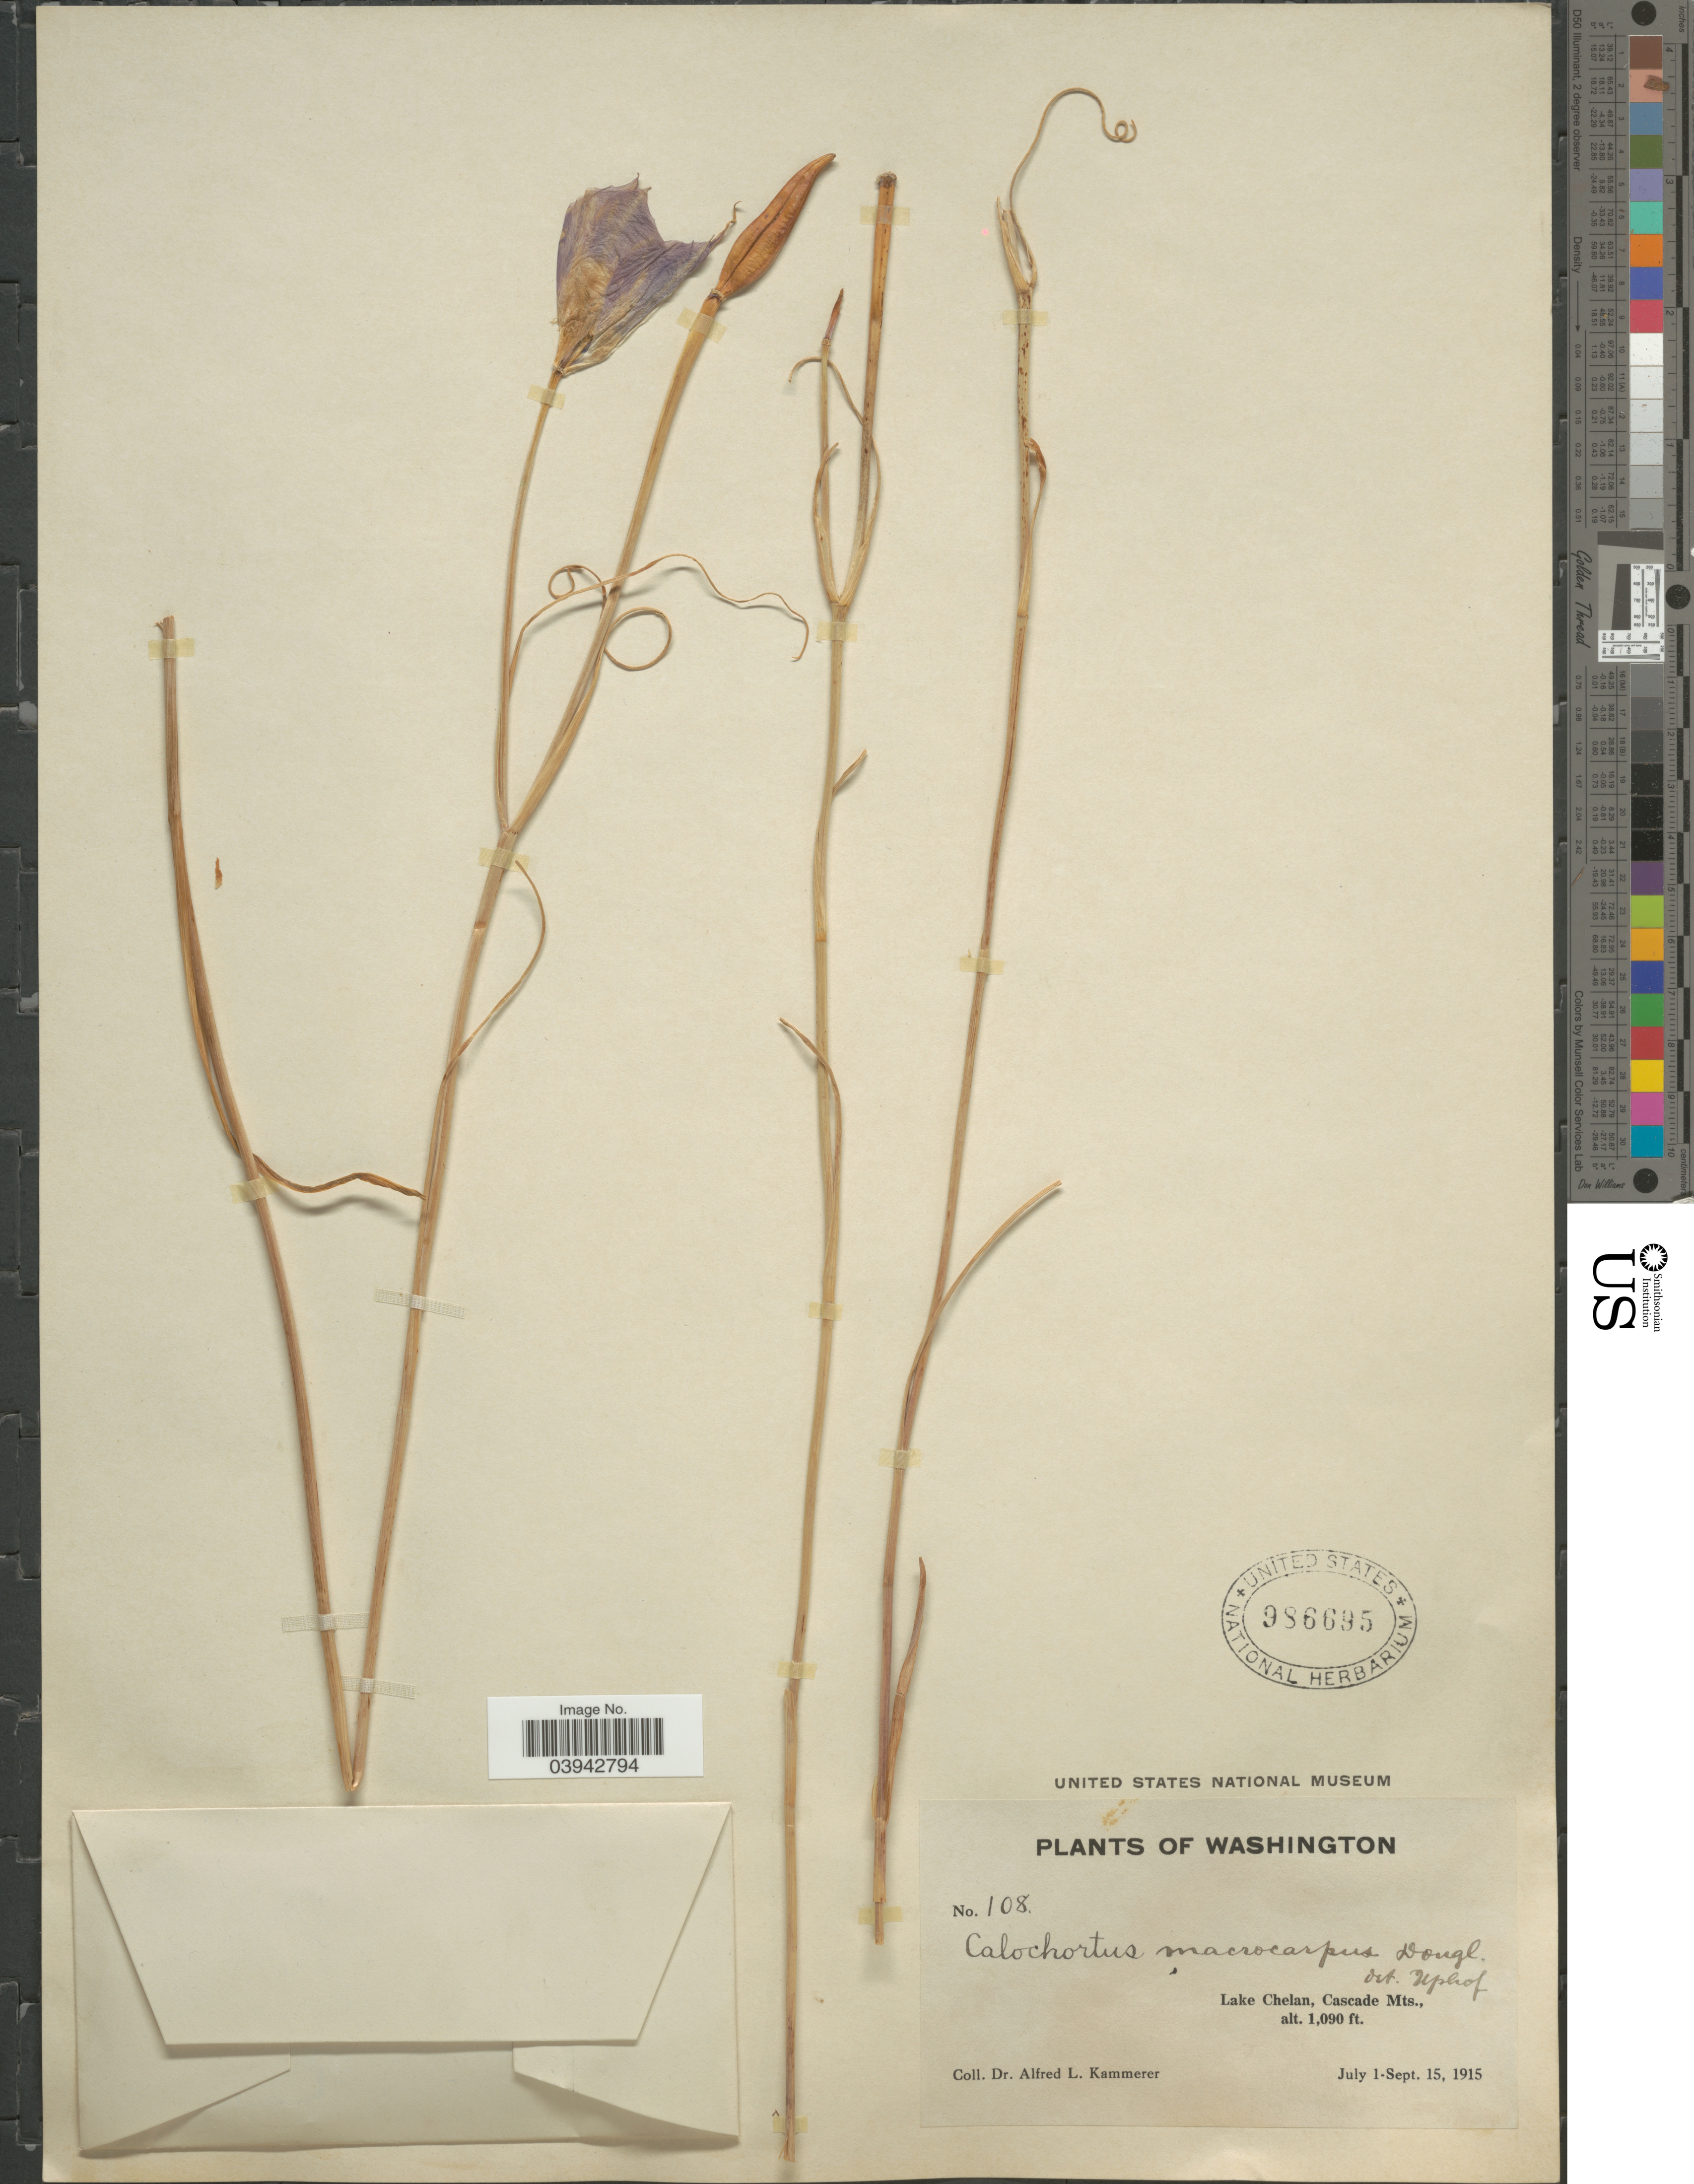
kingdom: Plantae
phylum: Tracheophyta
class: Liliopsida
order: Liliales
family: Liliaceae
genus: Calochortus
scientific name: Calochortus macrocarpus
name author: Douglas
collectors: A. Kammerer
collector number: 108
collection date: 1915-07-01/1915-09-15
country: United States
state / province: Washington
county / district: Chelan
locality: Lake Chelan, Cascade Mts.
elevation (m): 332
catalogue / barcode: US 986695